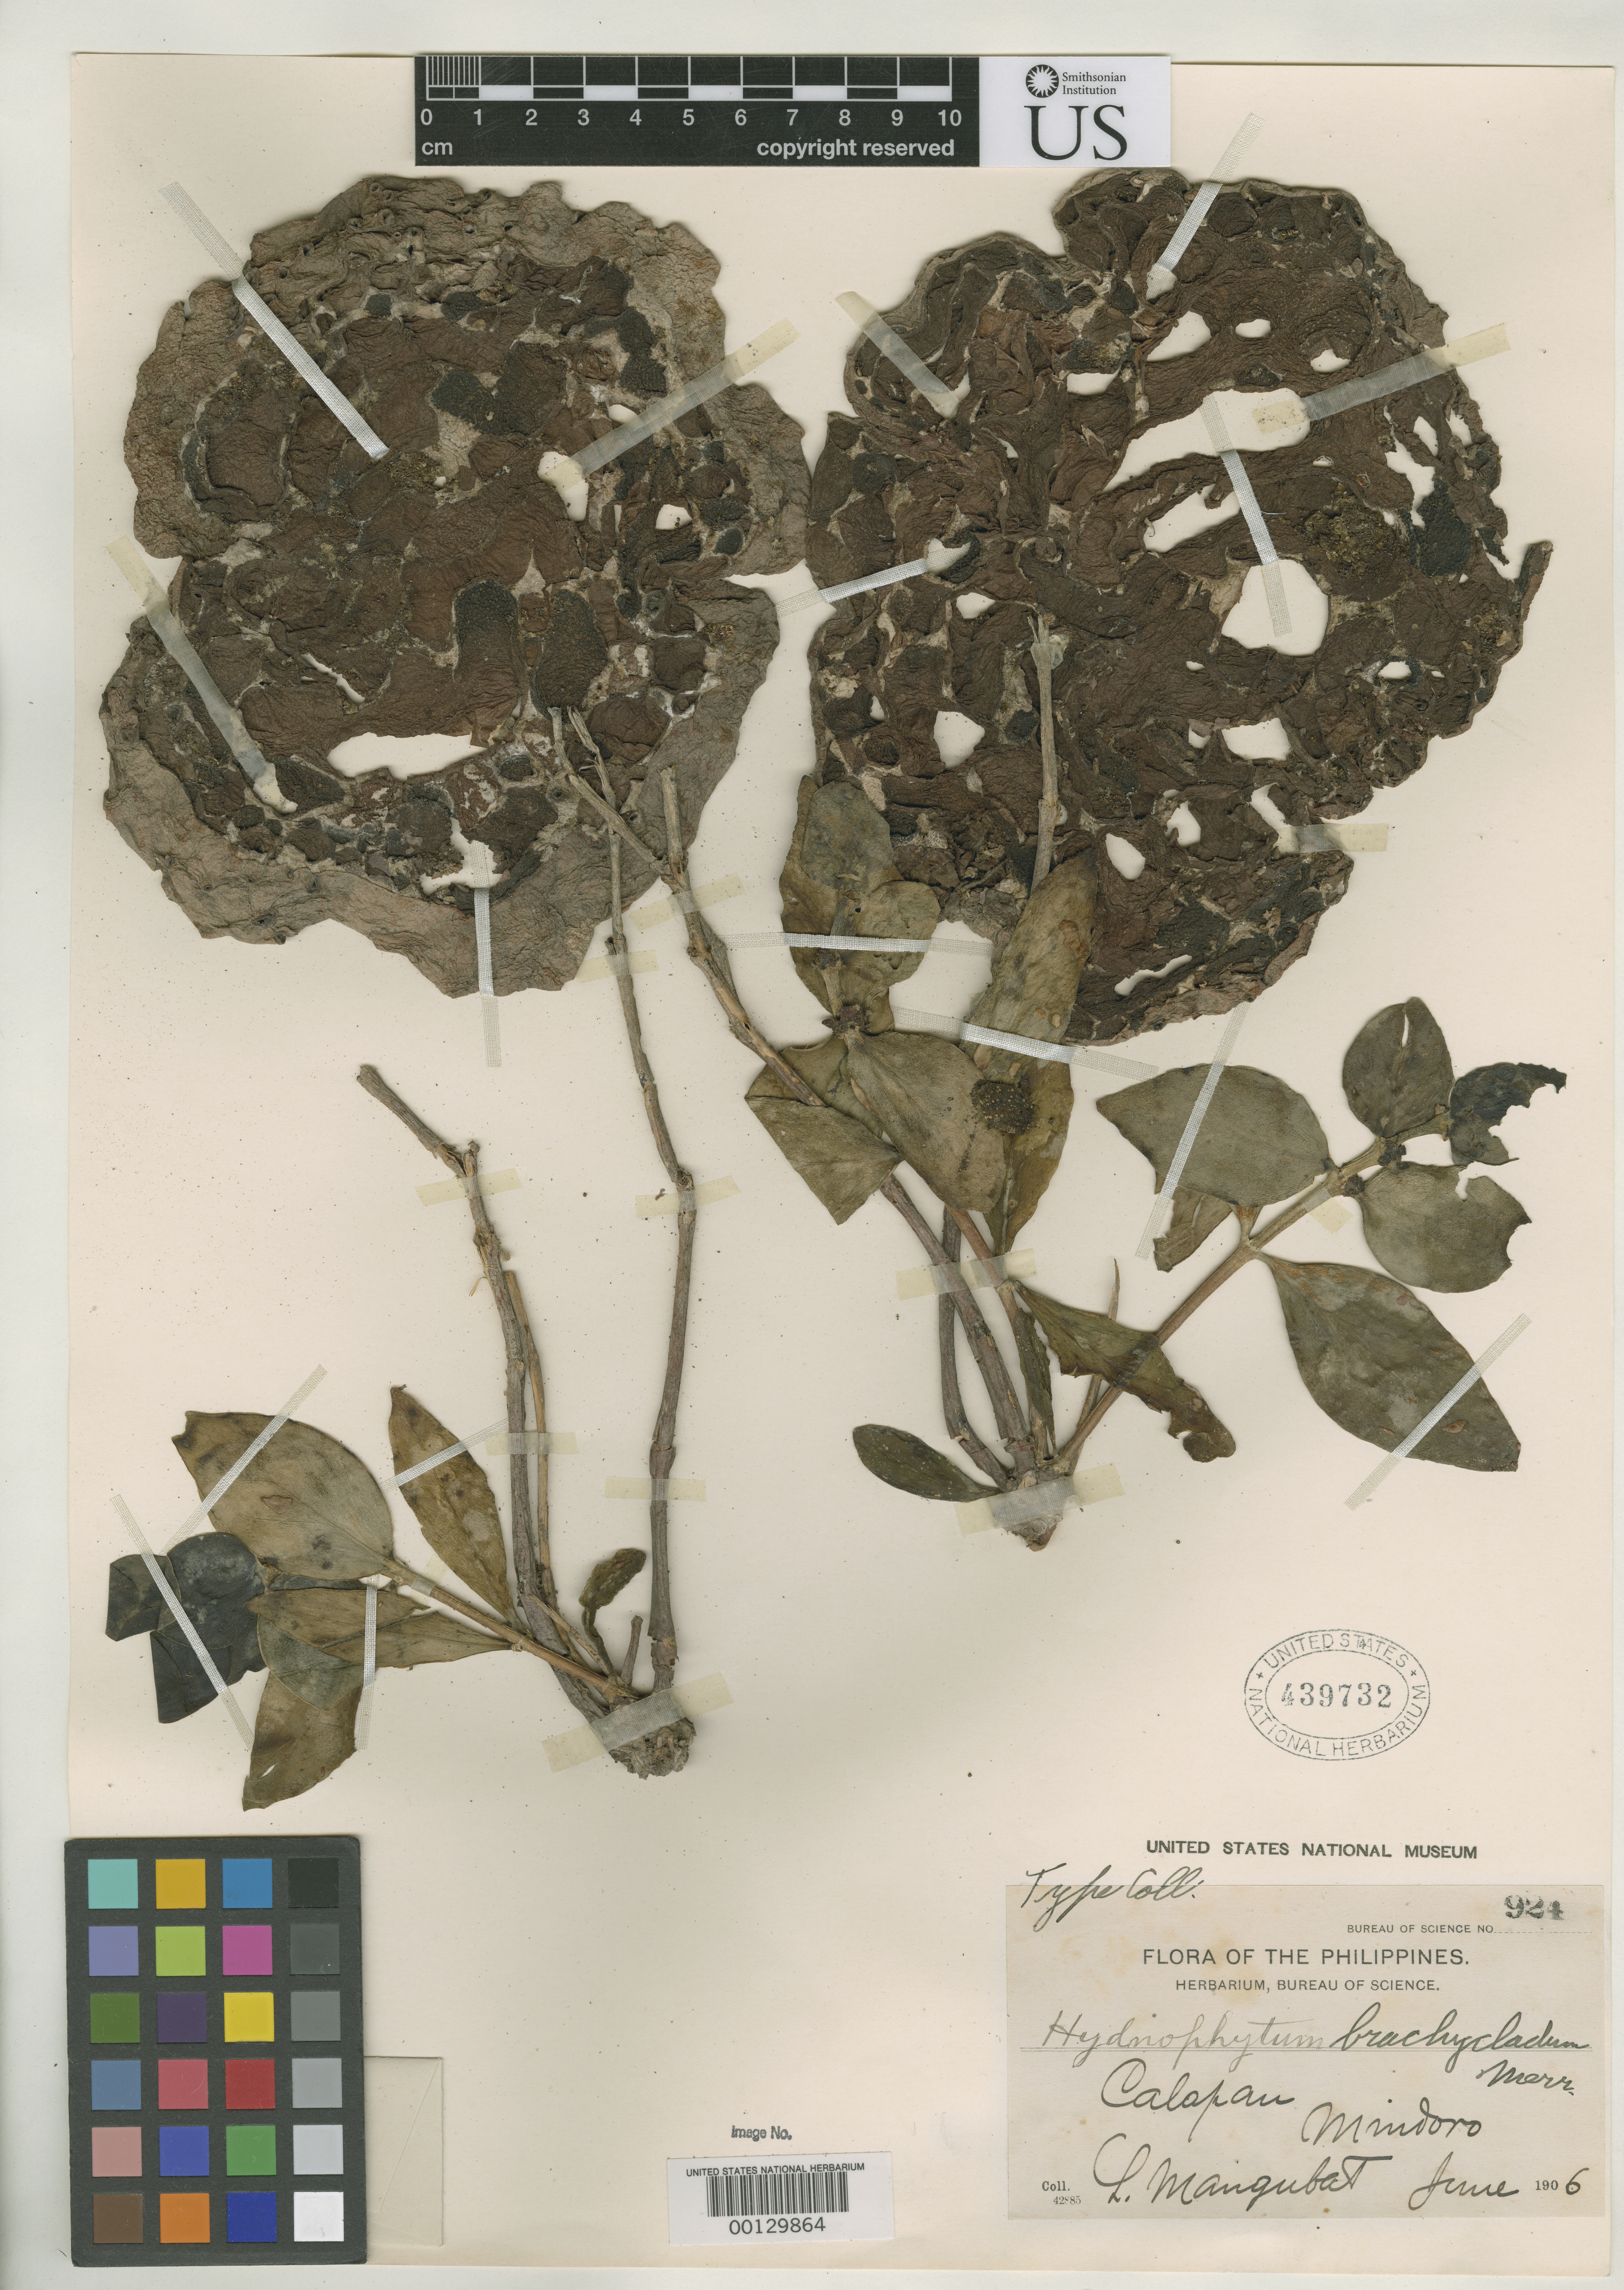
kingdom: Plantae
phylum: Tracheophyta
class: Magnoliopsida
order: Gentianales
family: Rubiaceae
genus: Hydnophytum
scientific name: Hydnophytum brachycladum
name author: Merr.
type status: Isotype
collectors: L. Mangubat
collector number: Bur. Sci. 924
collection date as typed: Jun 1906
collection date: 1906-06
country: Philippines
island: Mindoro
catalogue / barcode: US 439732